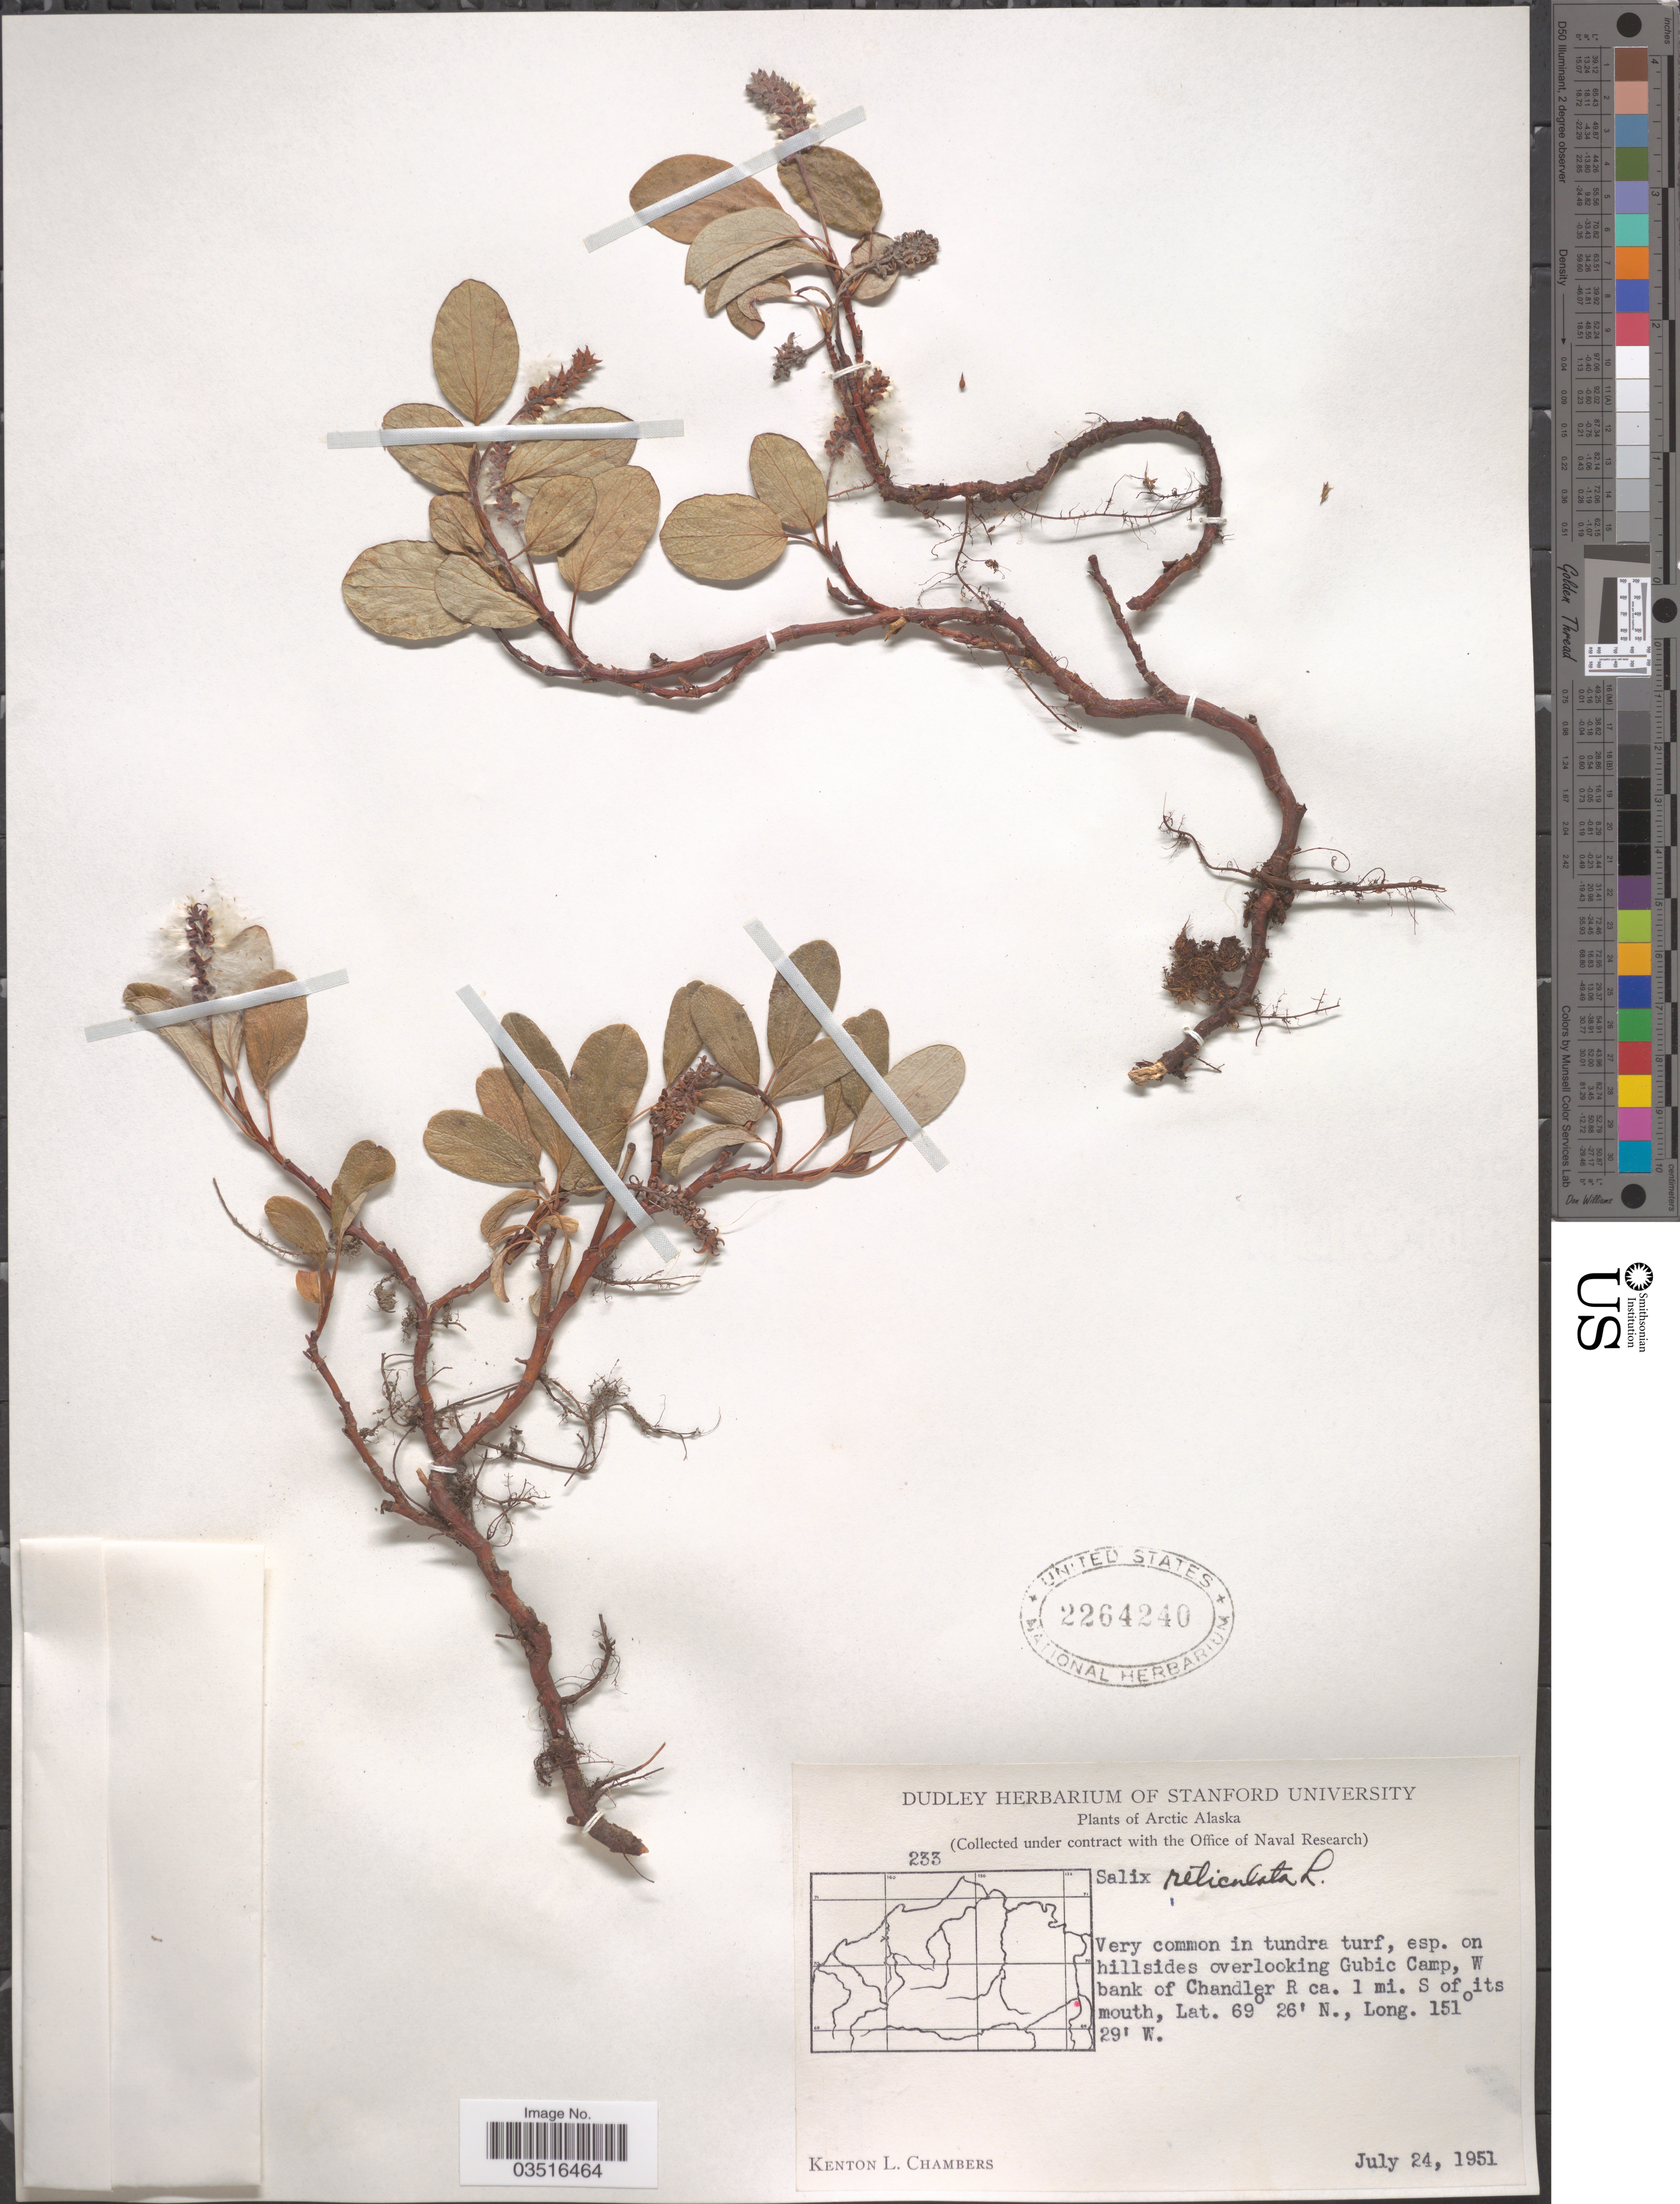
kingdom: Plantae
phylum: Tracheophyta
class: Magnoliopsida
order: Malpighiales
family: Salicaceae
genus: Salix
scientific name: Salix reticulata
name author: L.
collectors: K. L. Chambers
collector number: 233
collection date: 1951-07-24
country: United States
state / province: Alaska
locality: Arctic Alaska. On hillsides overlooking Gubic Camp, W bank of Chandler R ca. 1 mi. S of its mouth.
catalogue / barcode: US 2264240